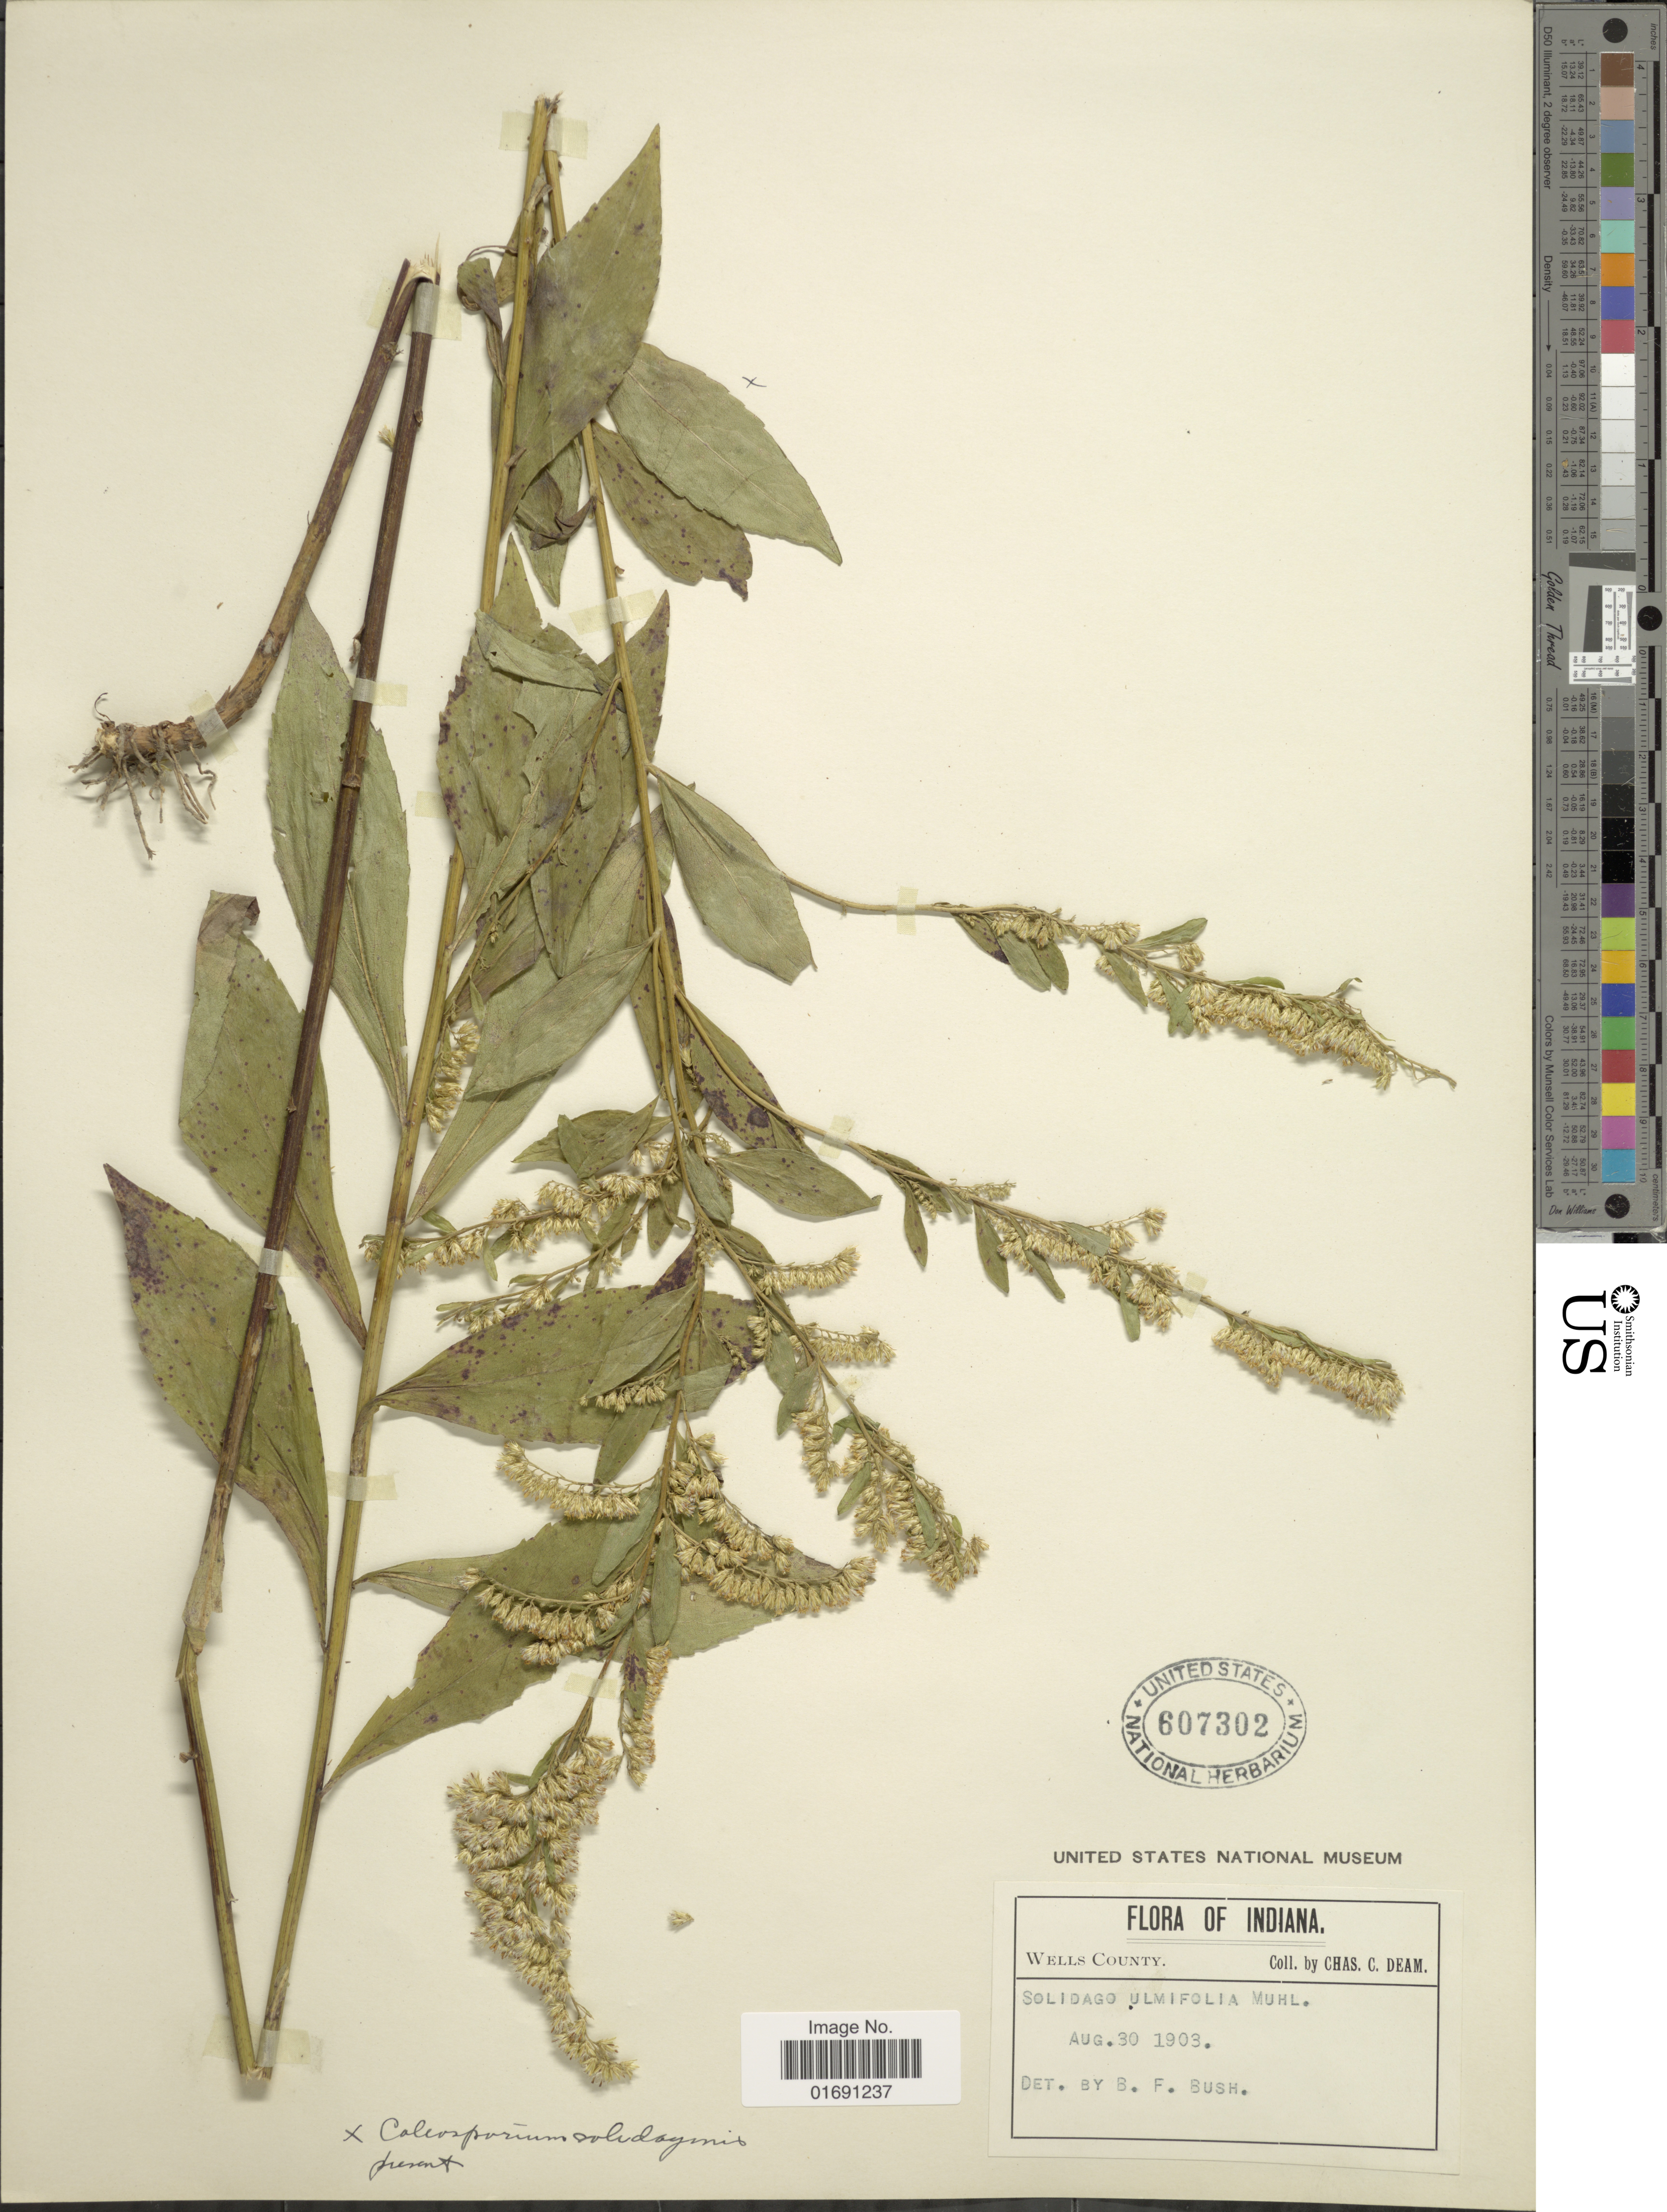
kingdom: Plantae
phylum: Tracheophyta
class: Magnoliopsida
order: Asterales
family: Asteraceae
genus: Solidago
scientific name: Solidago ulmifolia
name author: Muhl. ex Willd.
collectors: C. C. Deam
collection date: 1903-08-30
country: United States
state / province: Indiana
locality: Wells County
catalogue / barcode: US 607302